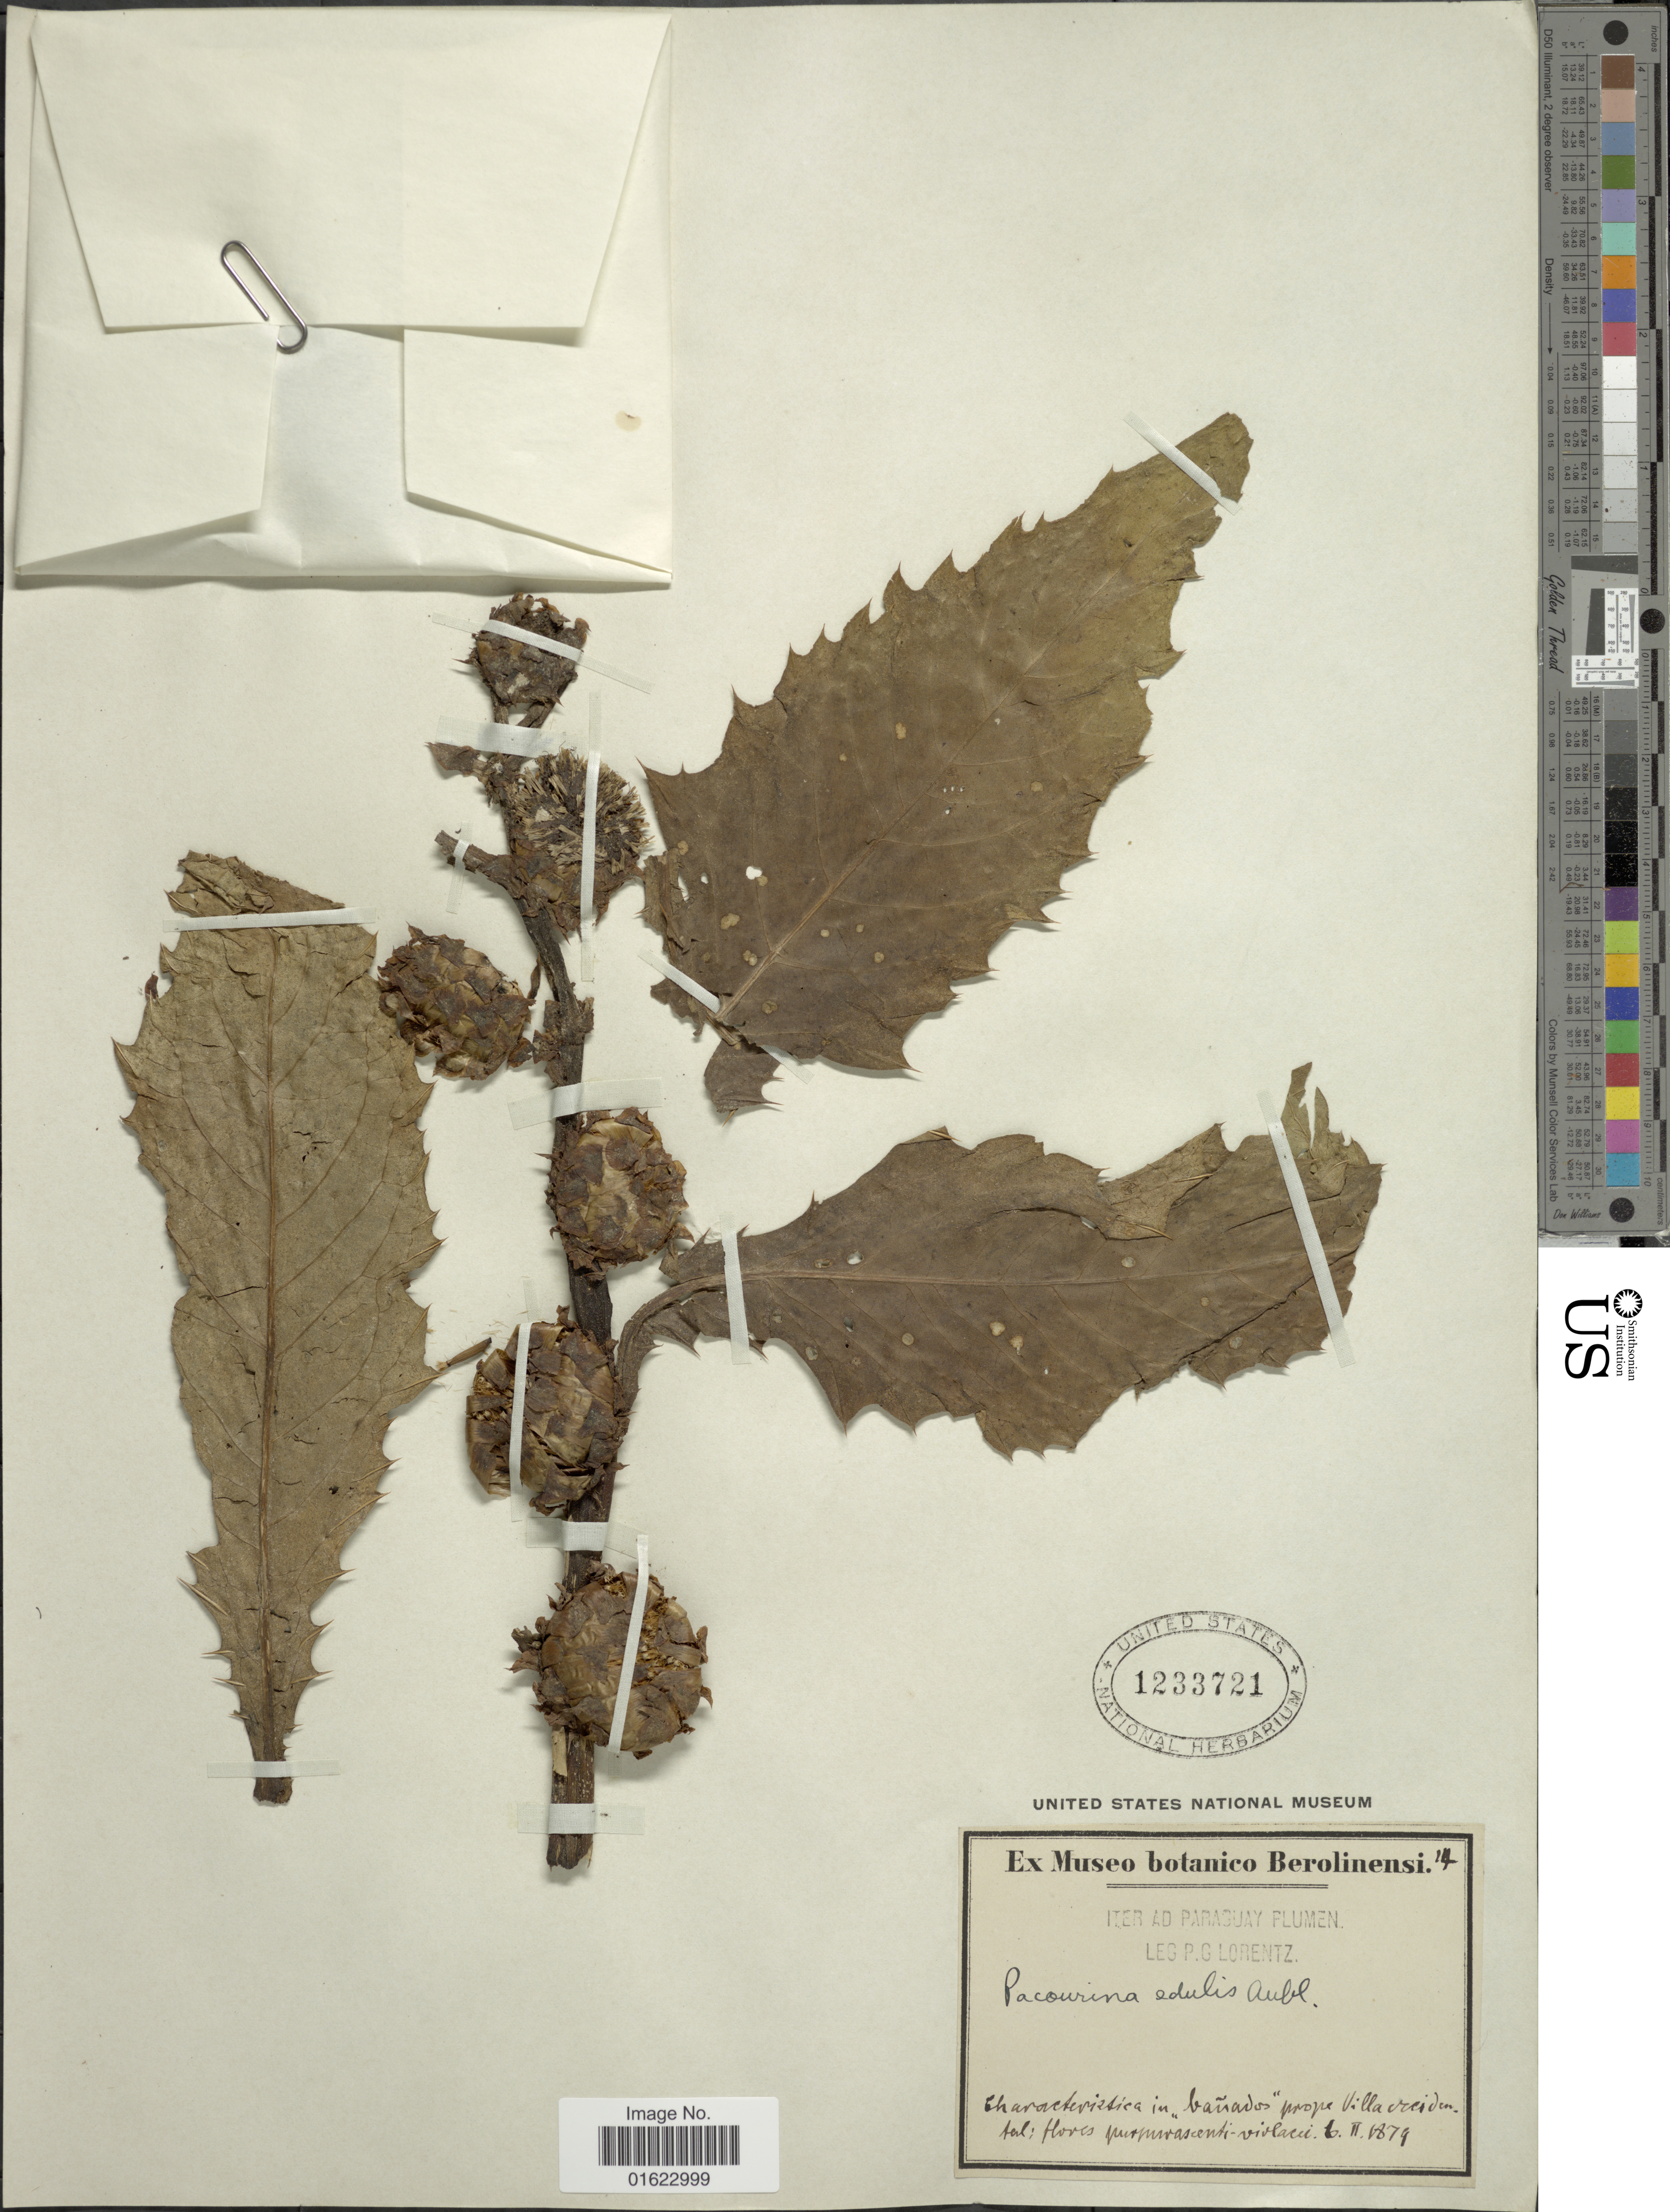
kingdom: Plantae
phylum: Tracheophyta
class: Magnoliopsida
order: Asterales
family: Asteraceae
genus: Pacourina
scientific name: Pacourina edulis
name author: Aubl.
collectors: P. G. Lorentz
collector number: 14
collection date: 1874-02-06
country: Paraguay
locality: Iter ad Paraguay Flumen. Characteristica in banados prope Villa occidental.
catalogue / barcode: US 1233721